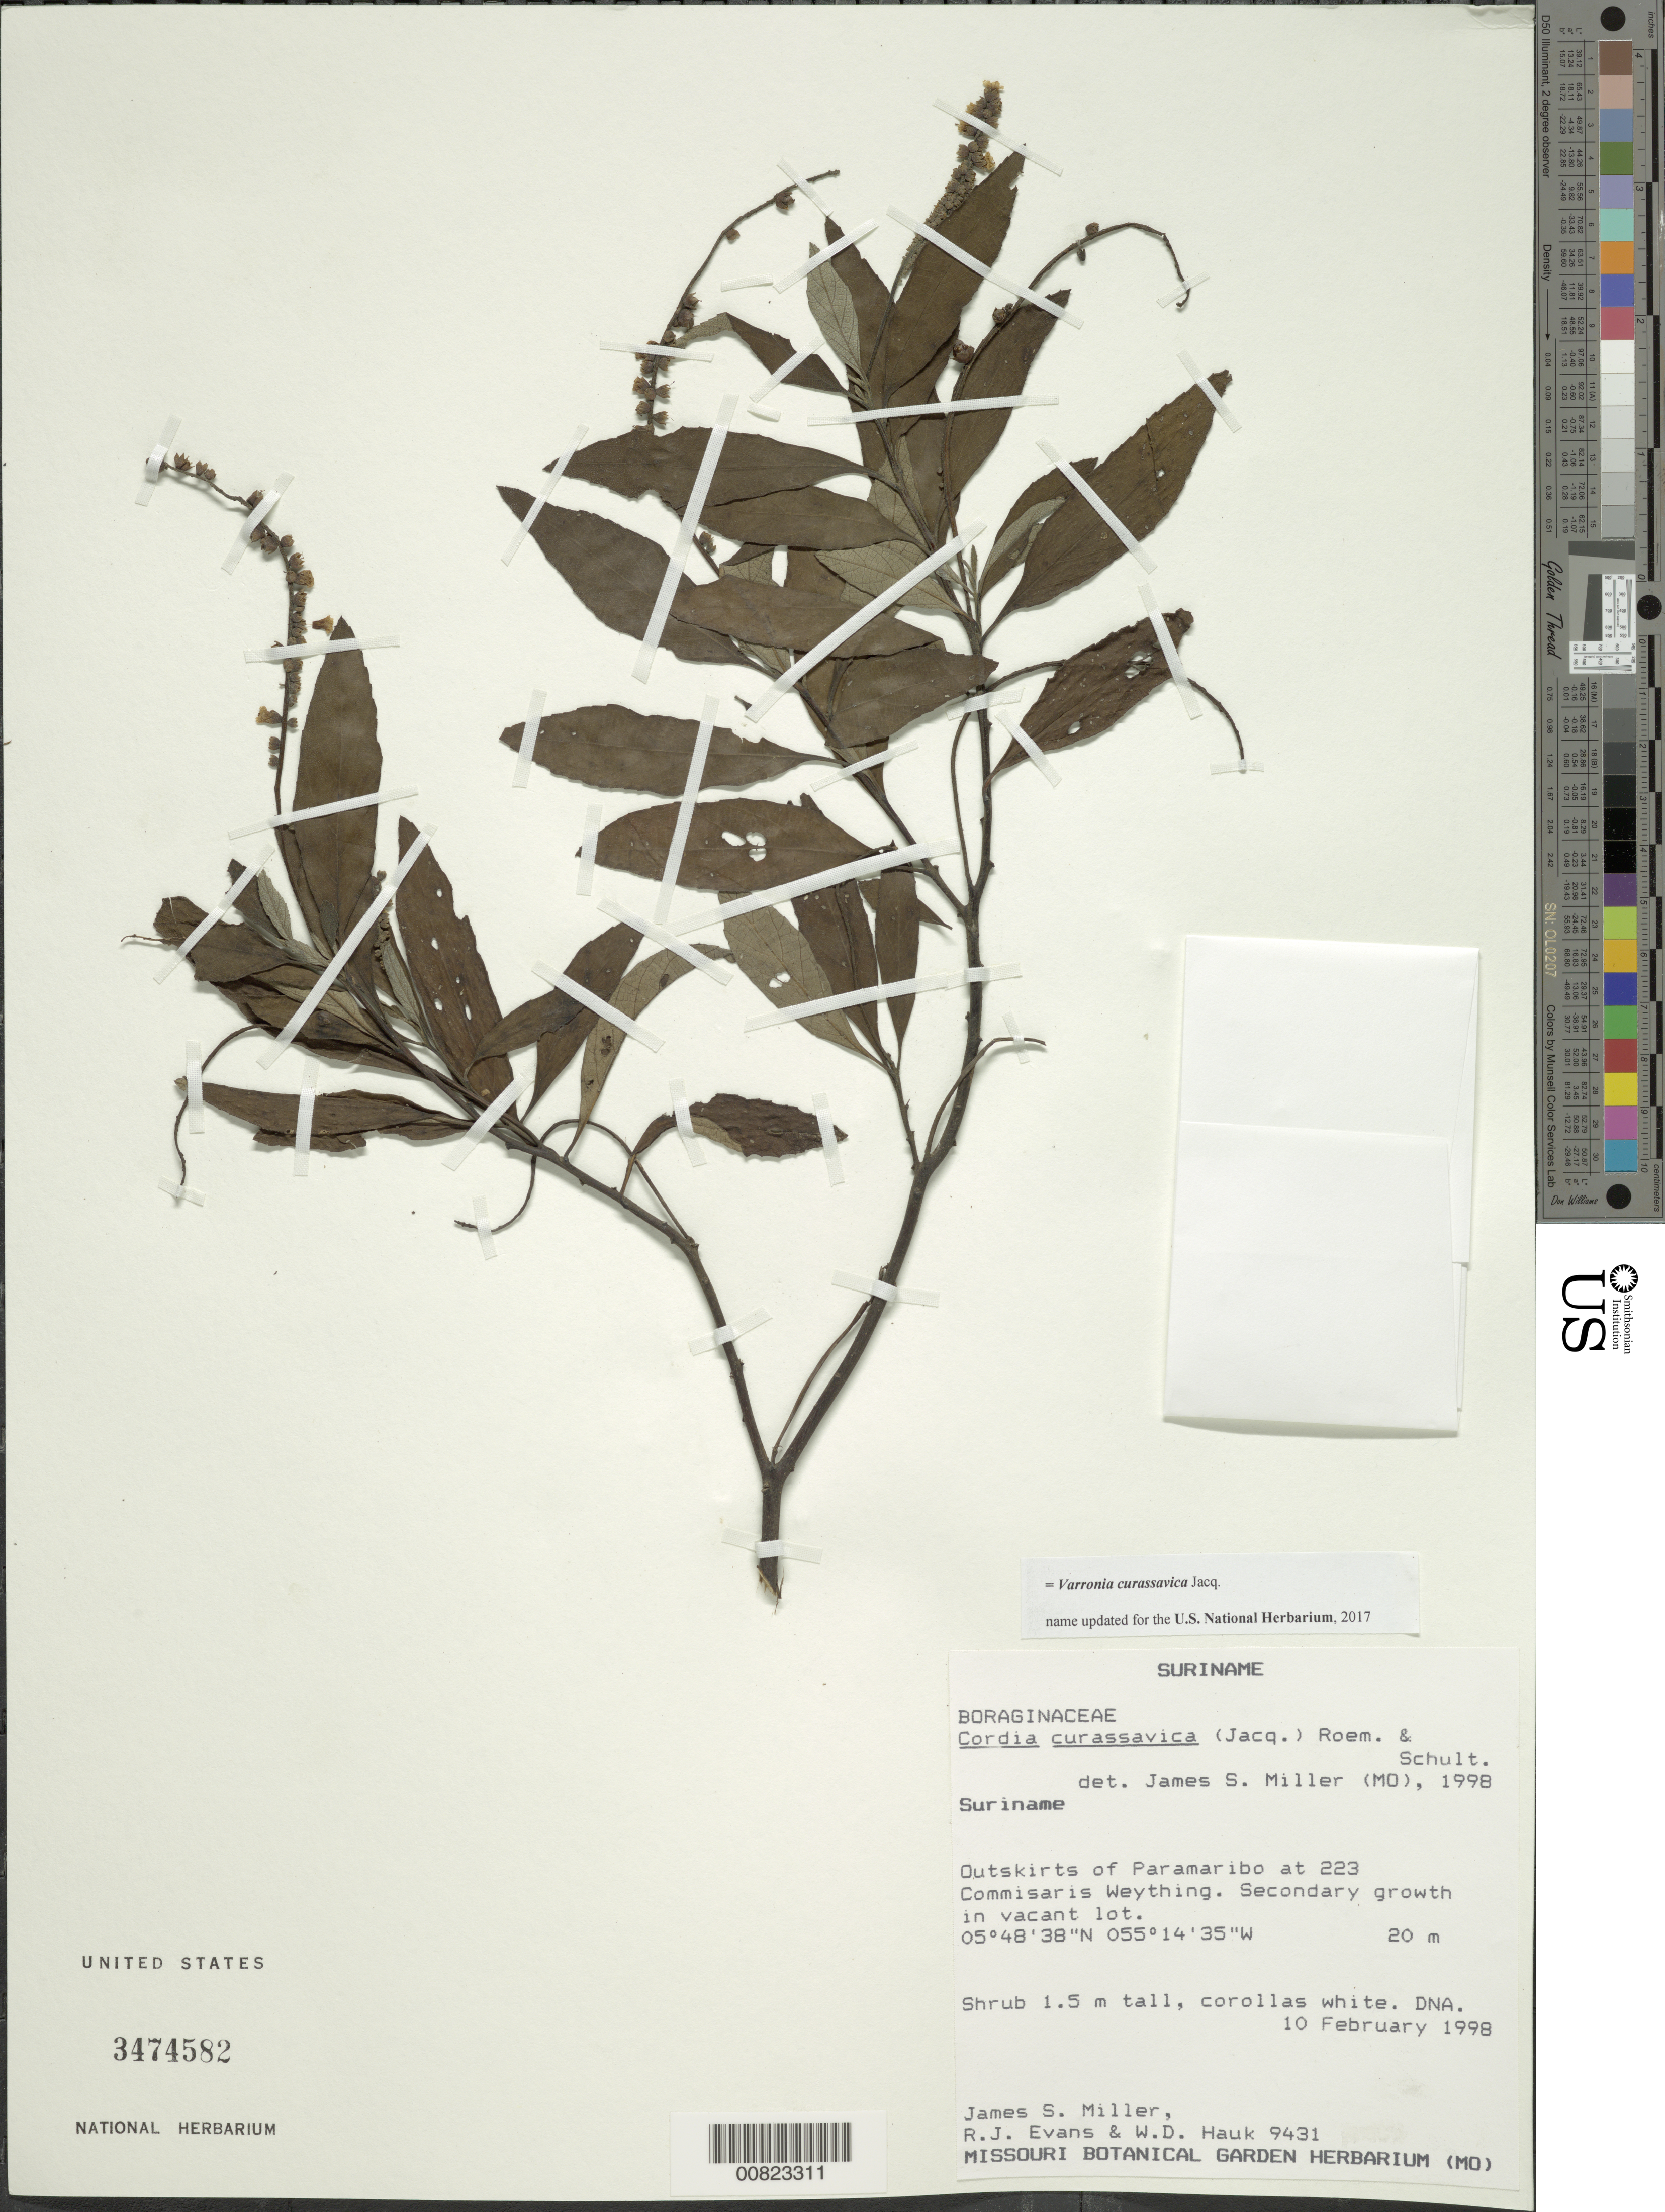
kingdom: Plantae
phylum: Tracheophyta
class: Magnoliopsida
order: Boraginales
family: Cordiaceae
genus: Varronia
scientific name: Varronia curassavica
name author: Jacq.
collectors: J. S. Miller, R. J. Evans & W. Hauk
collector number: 9431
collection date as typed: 10-Feb-98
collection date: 1998-02-10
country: Suriname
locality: Paramaribo, outskirts, at 223 Commisaris Weything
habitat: Secondary growth in vacant lot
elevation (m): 20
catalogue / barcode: US 3474582